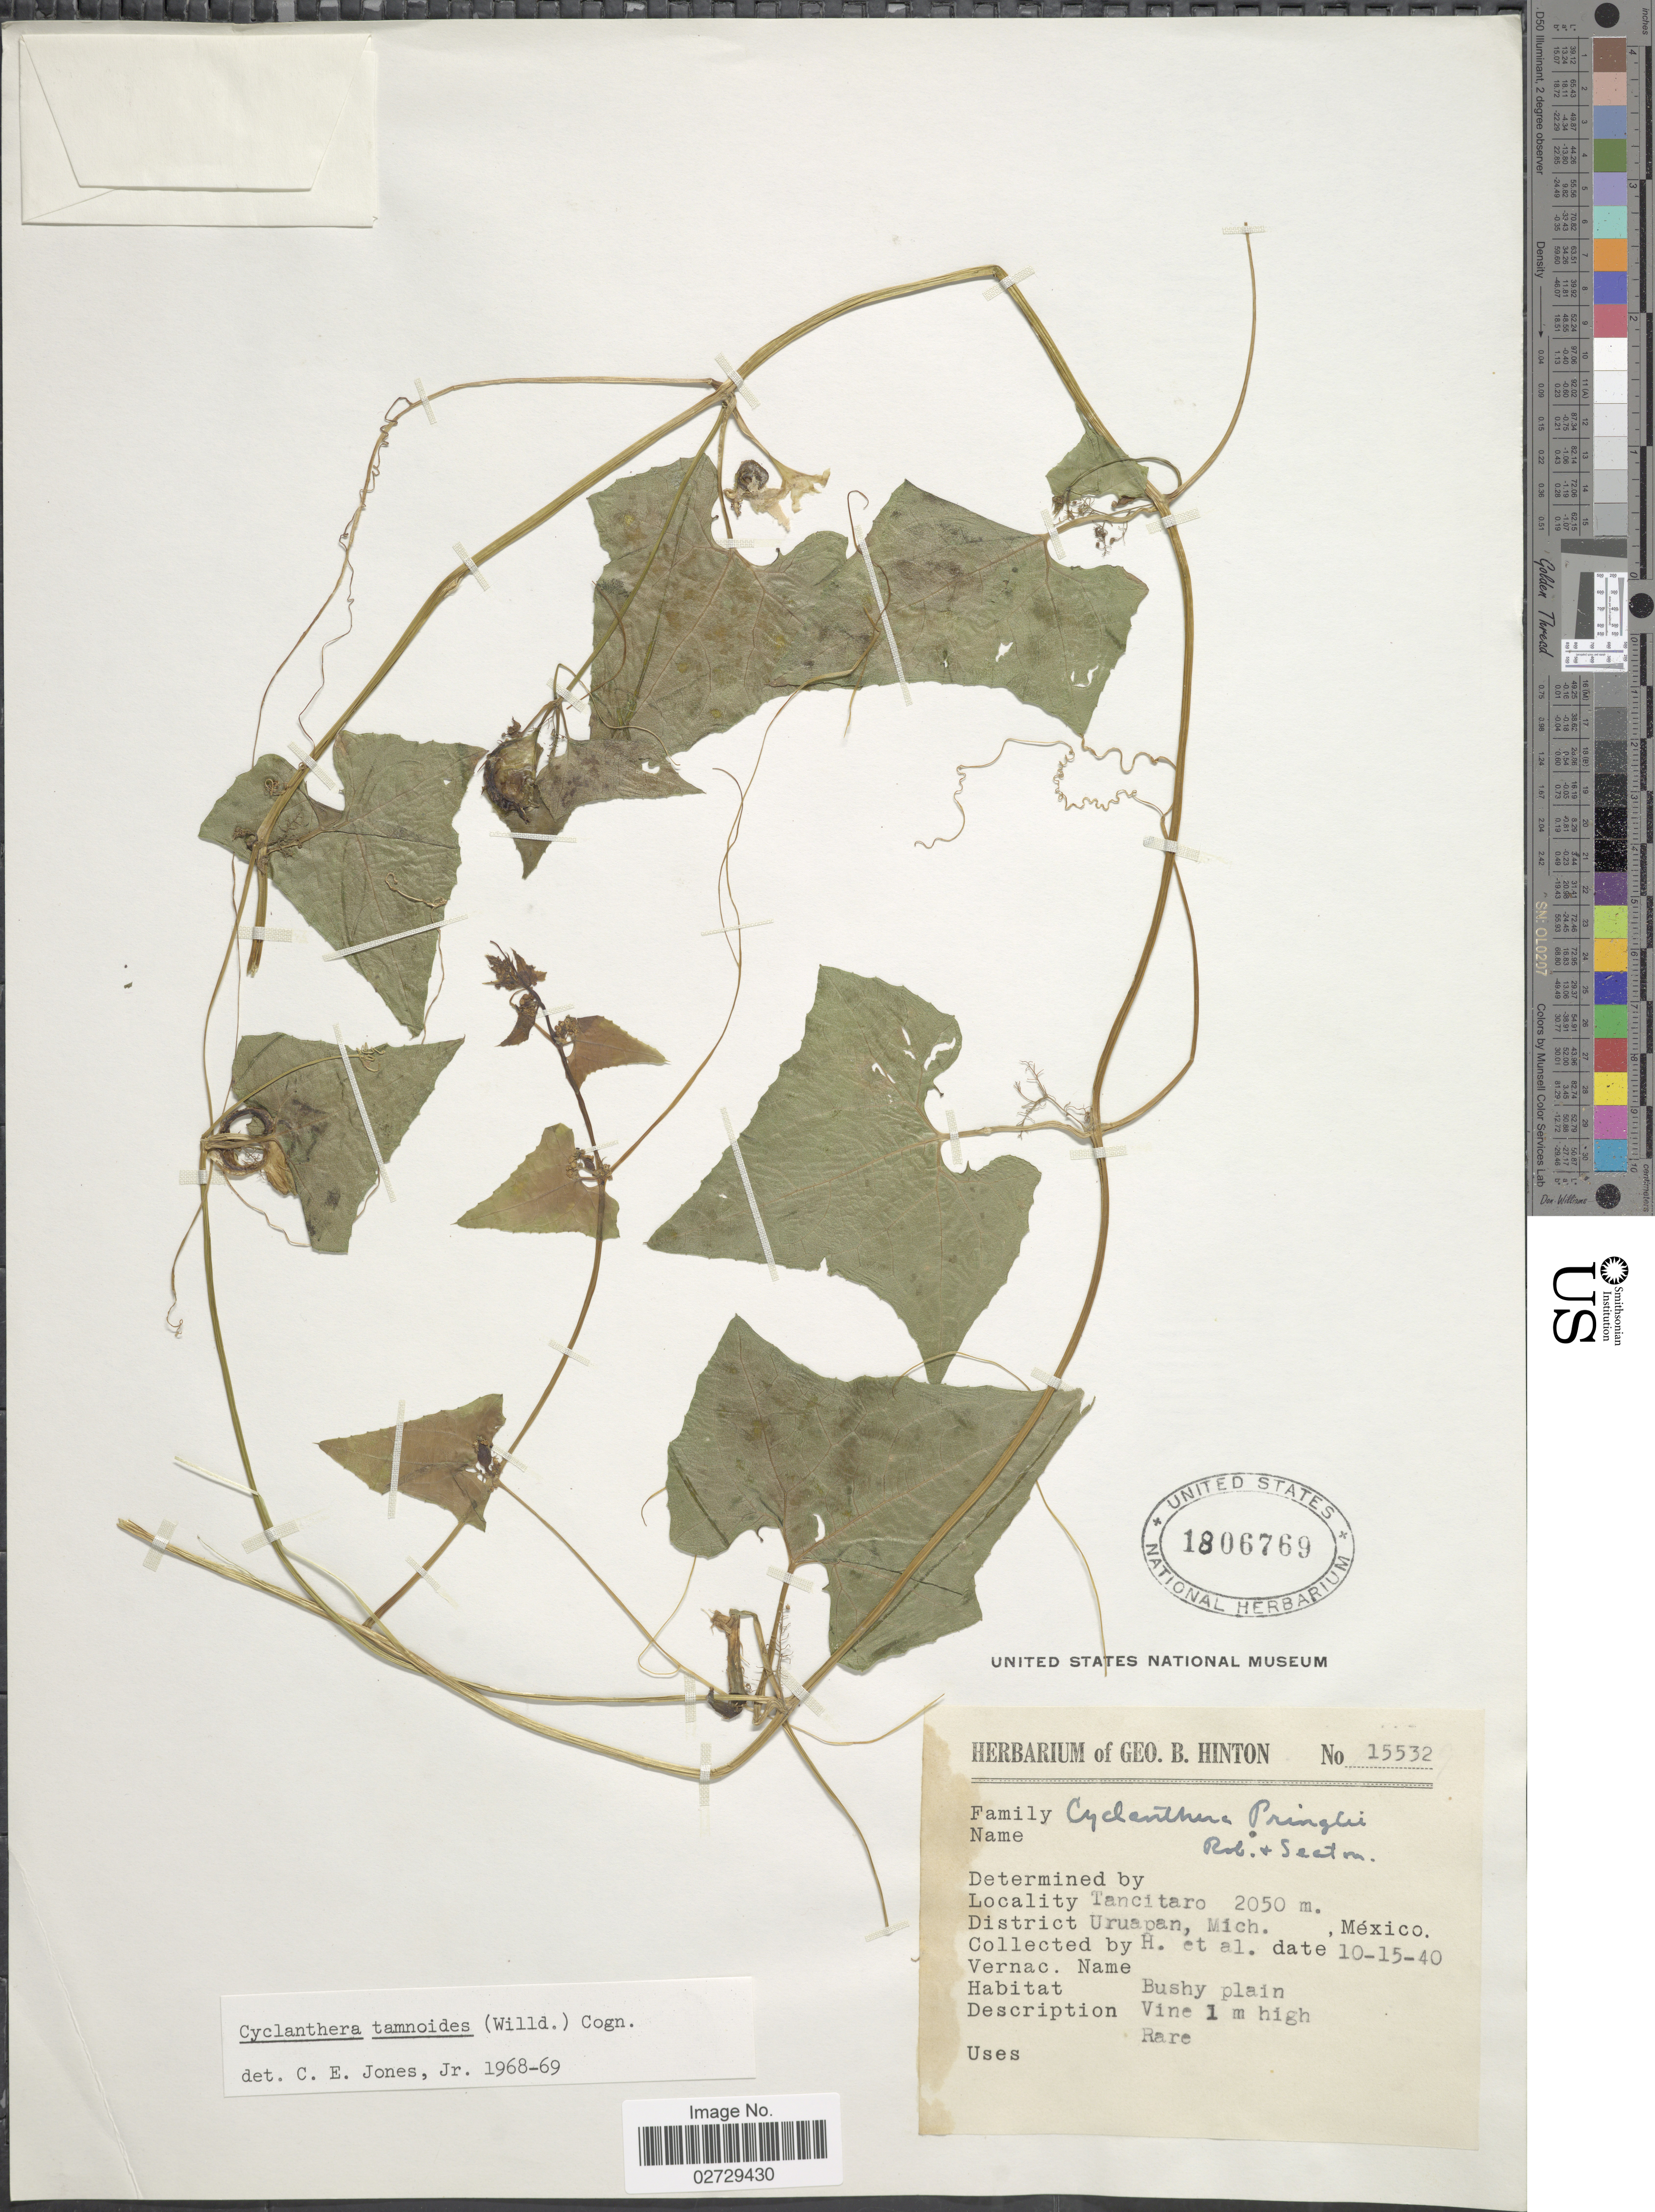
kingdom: Plantae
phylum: Tracheophyta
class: Magnoliopsida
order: Cucurbitales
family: Cucurbitaceae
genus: Cyclanthera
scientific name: Cyclanthera tamnoides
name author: (Willd.) Cogn.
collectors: G. B. Hinton & et al.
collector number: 15532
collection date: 1940-10-15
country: Mexico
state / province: Michoacán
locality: Tancitaro. District: Uruapan.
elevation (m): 2050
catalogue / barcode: US 1806769